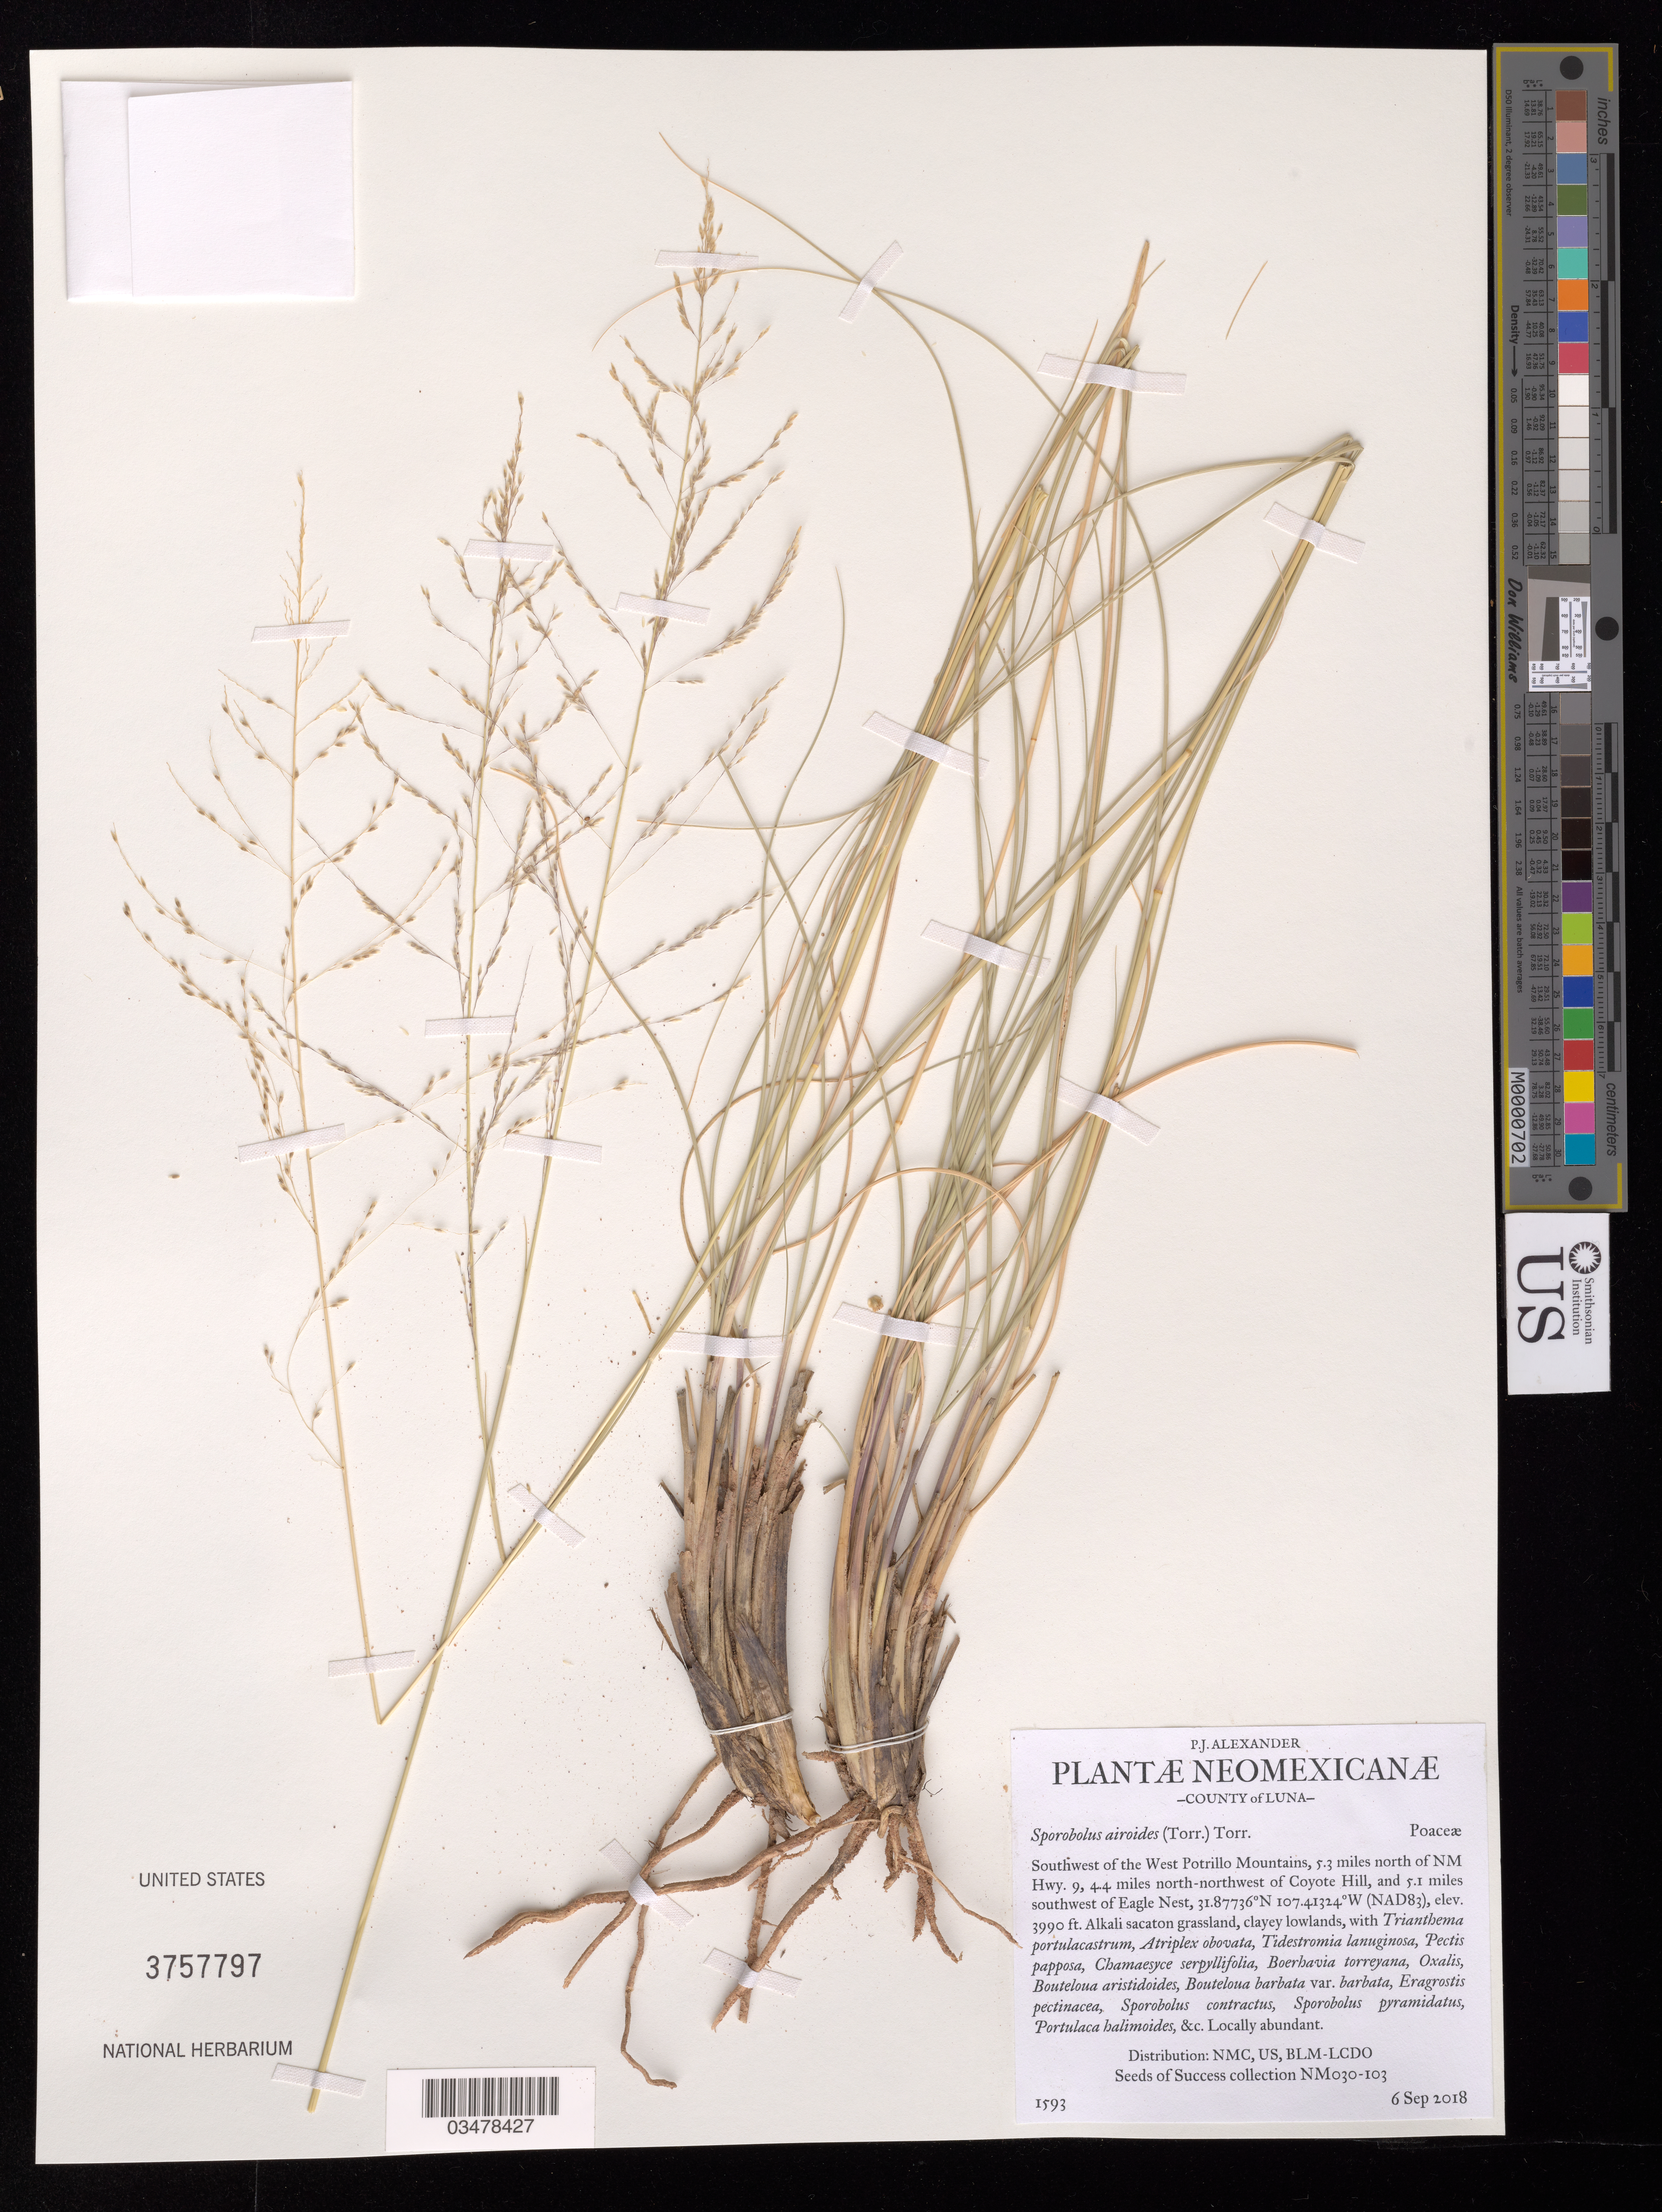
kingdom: Plantae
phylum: Tracheophyta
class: Liliopsida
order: Poales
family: Poaceae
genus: Sporobolus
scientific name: Sporobolus airoides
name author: (Torr.) Torr.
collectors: P. Alexander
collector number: NM030-103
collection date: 2018-09-06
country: United States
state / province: New Mexico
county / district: Luna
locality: Allotment 02053. West Potrillo Mtns, 4.4 mi. NNW of Coyote Hilland 5.1 mi.SW of Eagle Nest.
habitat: Clayey, alkaline flats with small areas of aeolian sand, alkali sacaton grassland; ecological site R042XC036NM, Salt Flats. With Pectis papposa, Atriplex obovata, Oxalis sp., etc.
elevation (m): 1216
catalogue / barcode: US 3757797